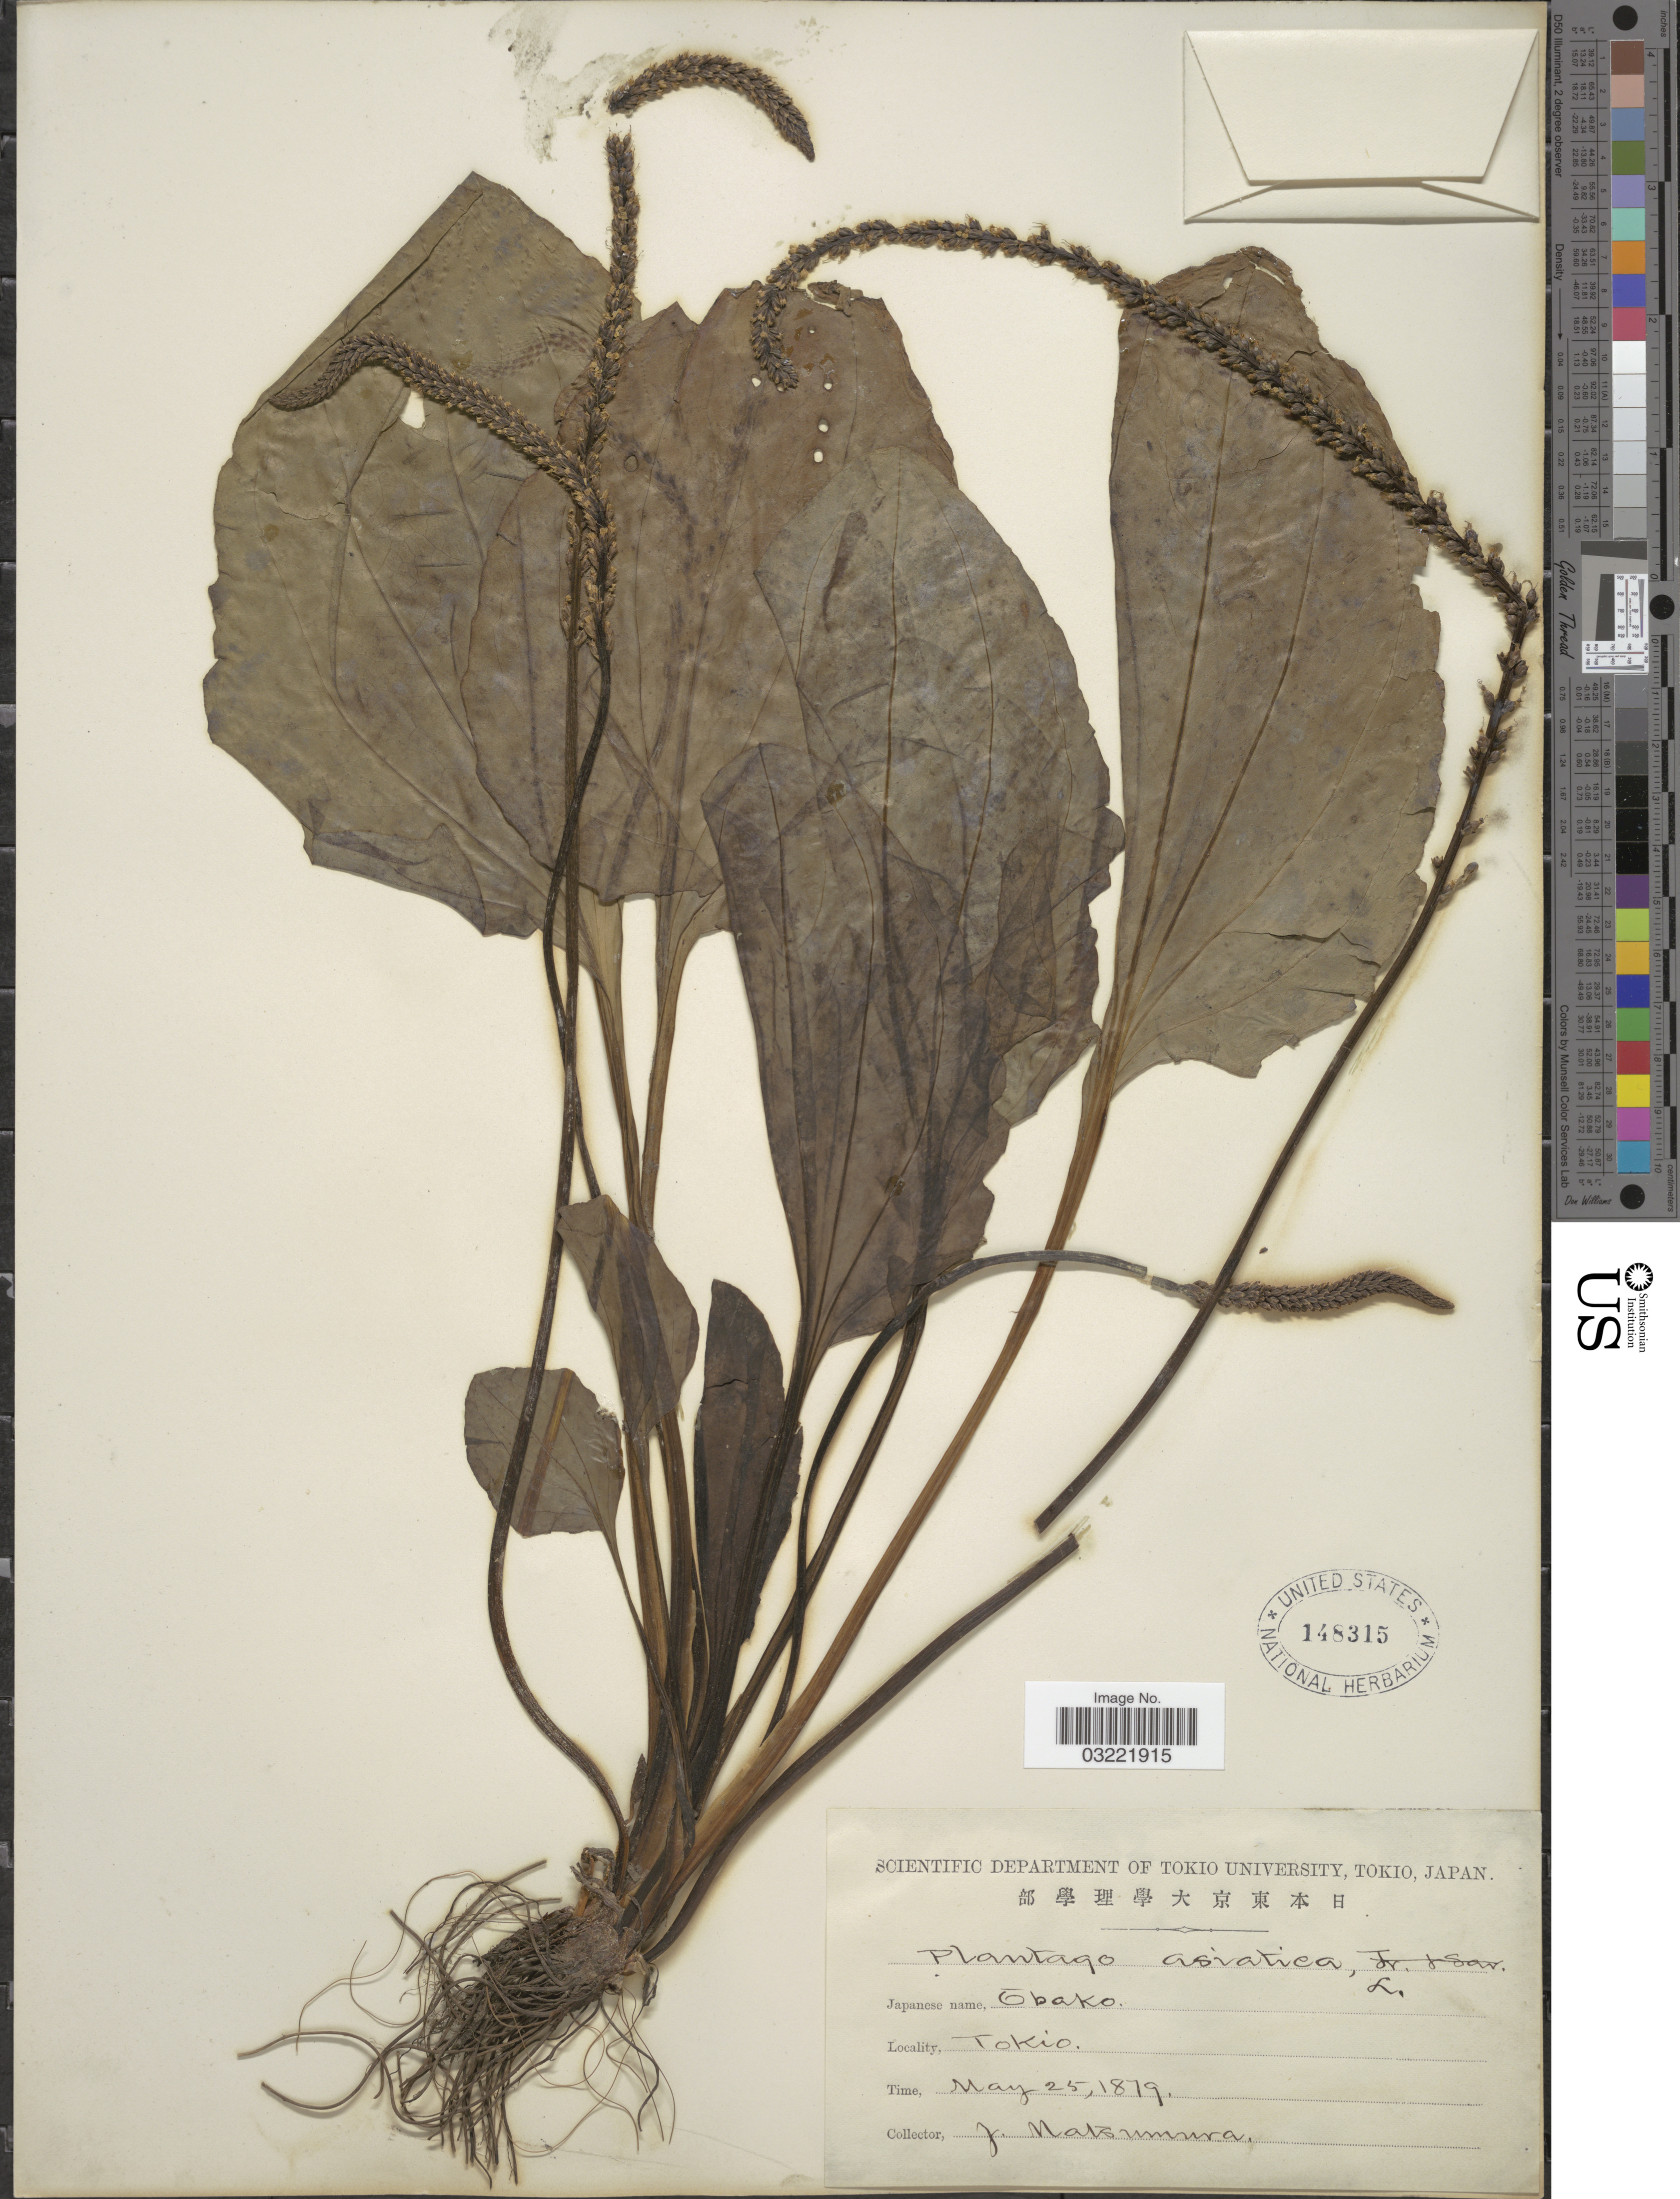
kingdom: Plantae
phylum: Tracheophyta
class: Magnoliopsida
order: Lamiales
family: Plantaginaceae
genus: Plantago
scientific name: Plantago asiatica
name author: L.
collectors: J. Natsumura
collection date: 1879-05-25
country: Japan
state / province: Tokyo, Federal City of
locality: Tokio.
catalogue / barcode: US 148315